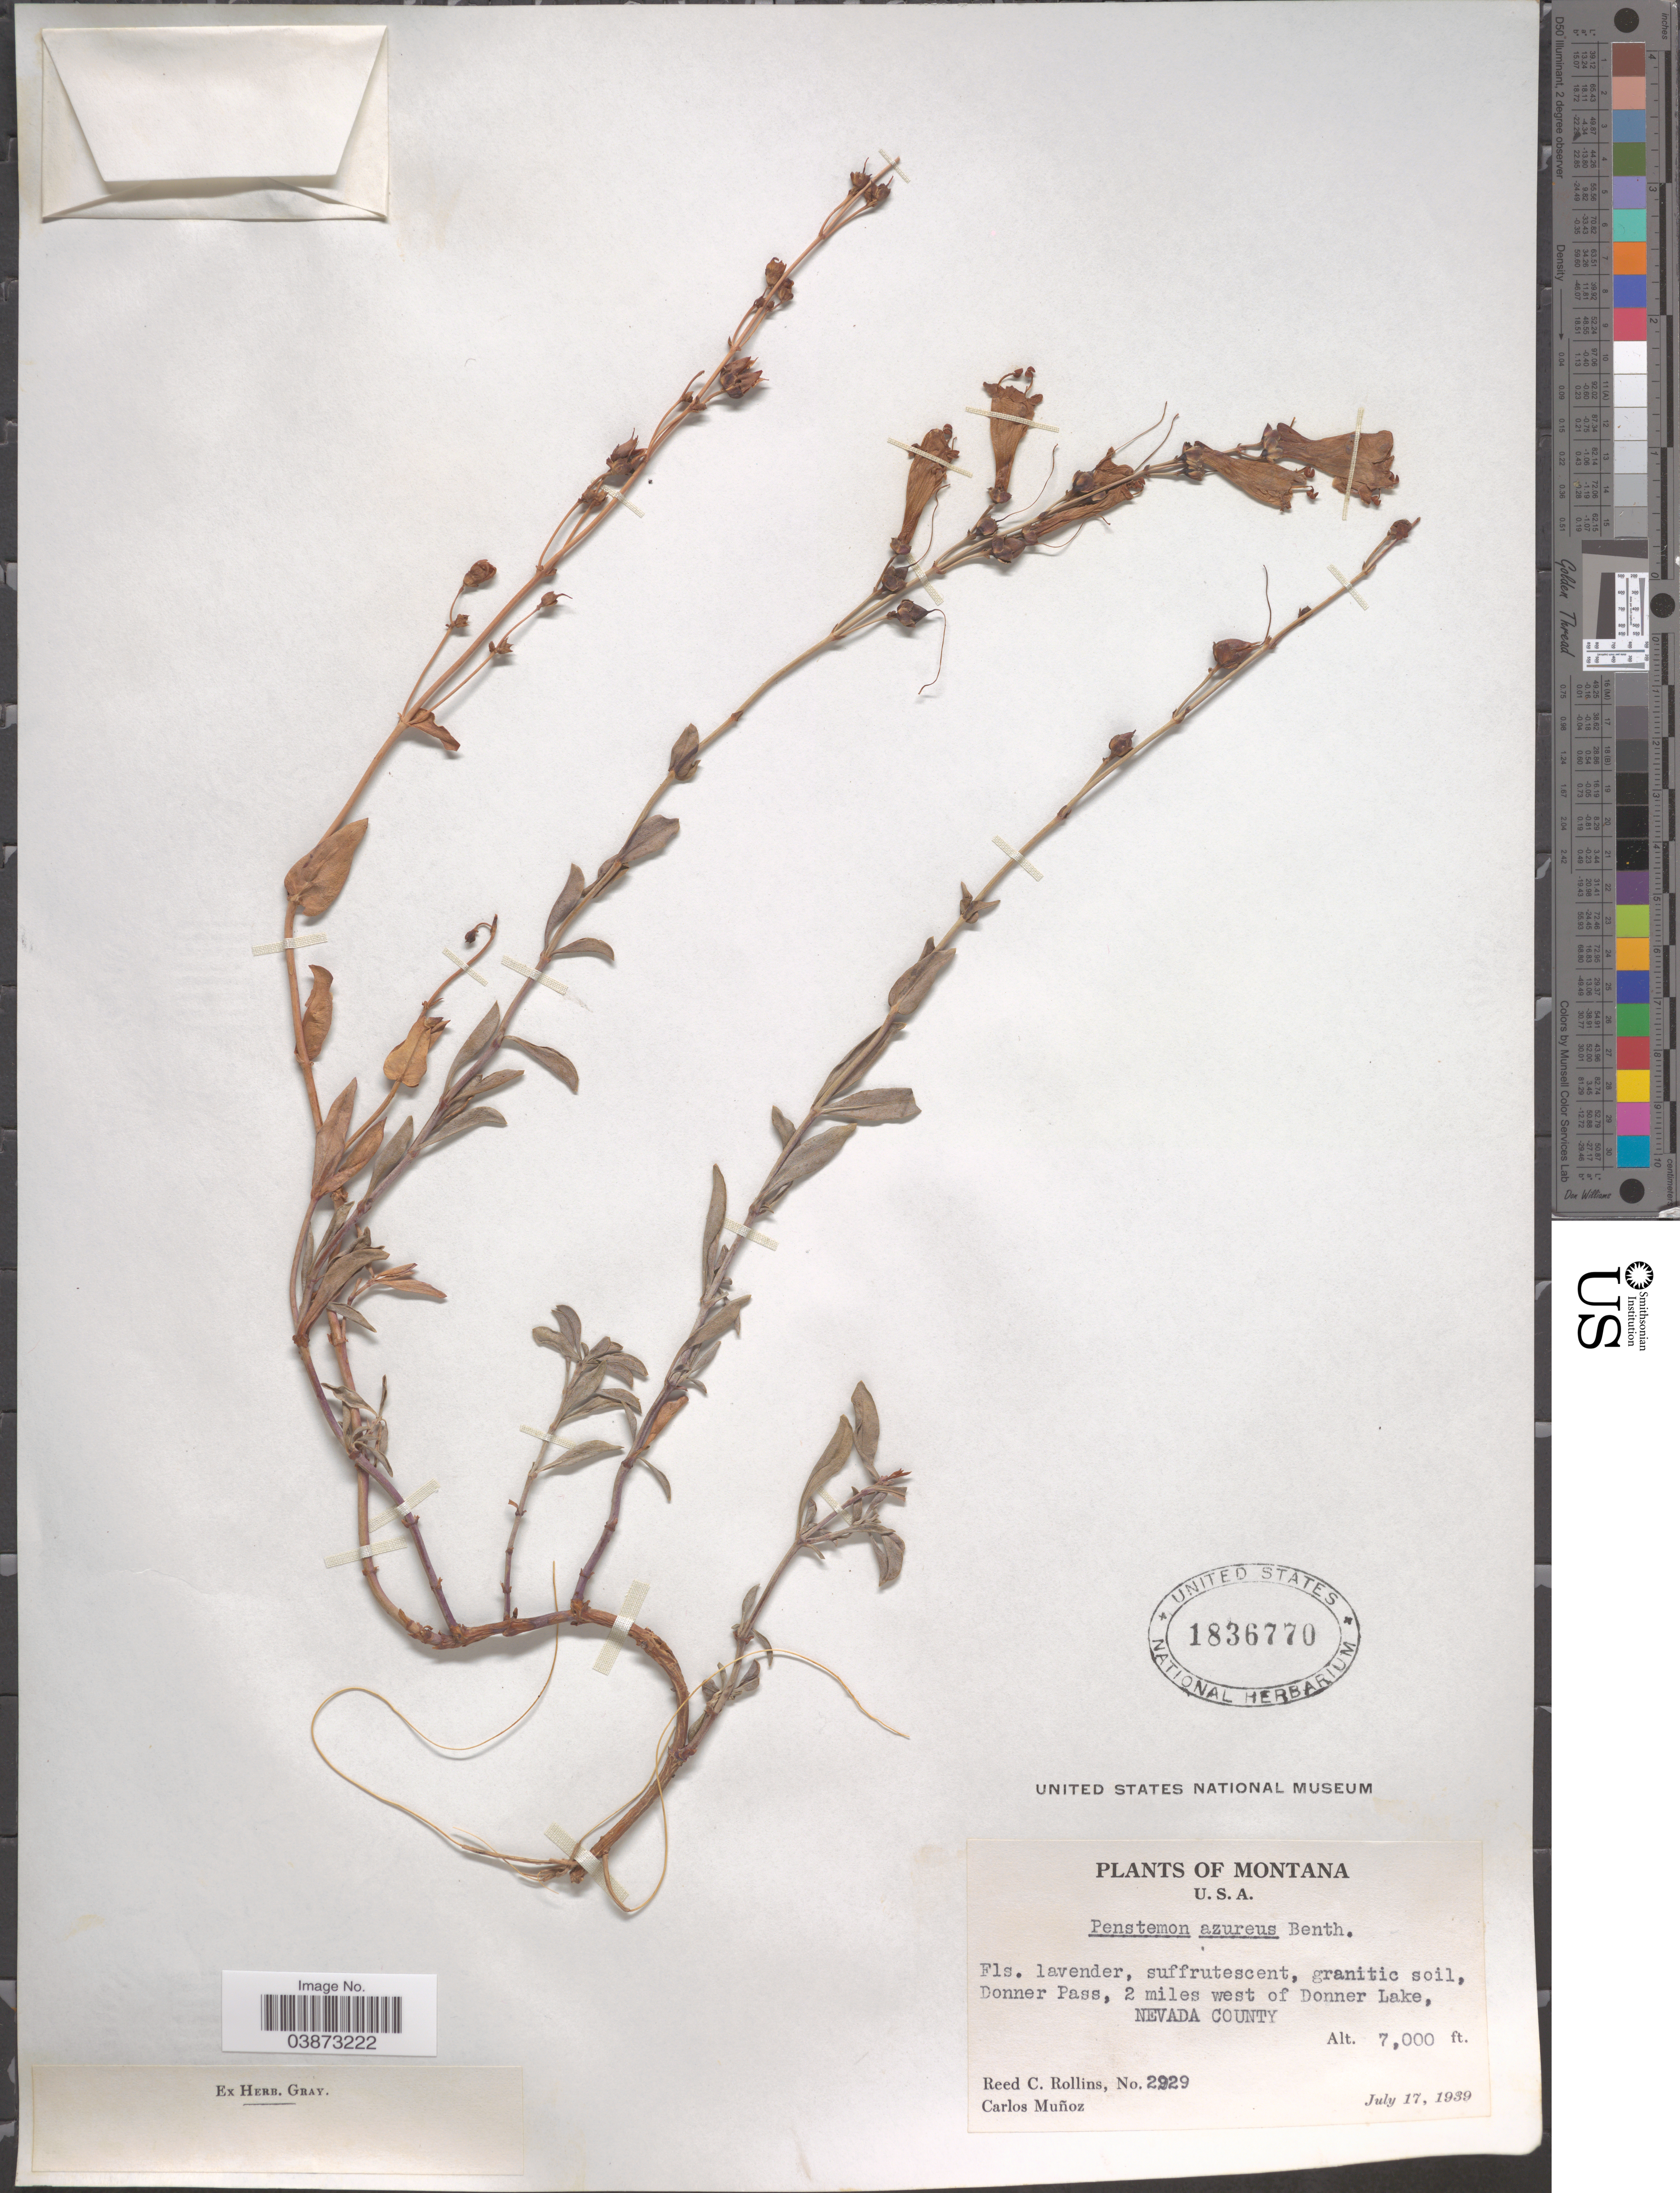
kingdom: Plantae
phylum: Tracheophyta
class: Magnoliopsida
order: Lamiales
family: Plantaginaceae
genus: Penstemon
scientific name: Penstemon azureus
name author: Benth.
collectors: R. C. Rollins & C. Muñoz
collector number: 2929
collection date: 1939-07-17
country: United States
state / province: Montana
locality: Donner Pass, 2 miles west of Donner Lake, Nevada County.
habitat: granitic soil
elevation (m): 2134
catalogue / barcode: US 1836770